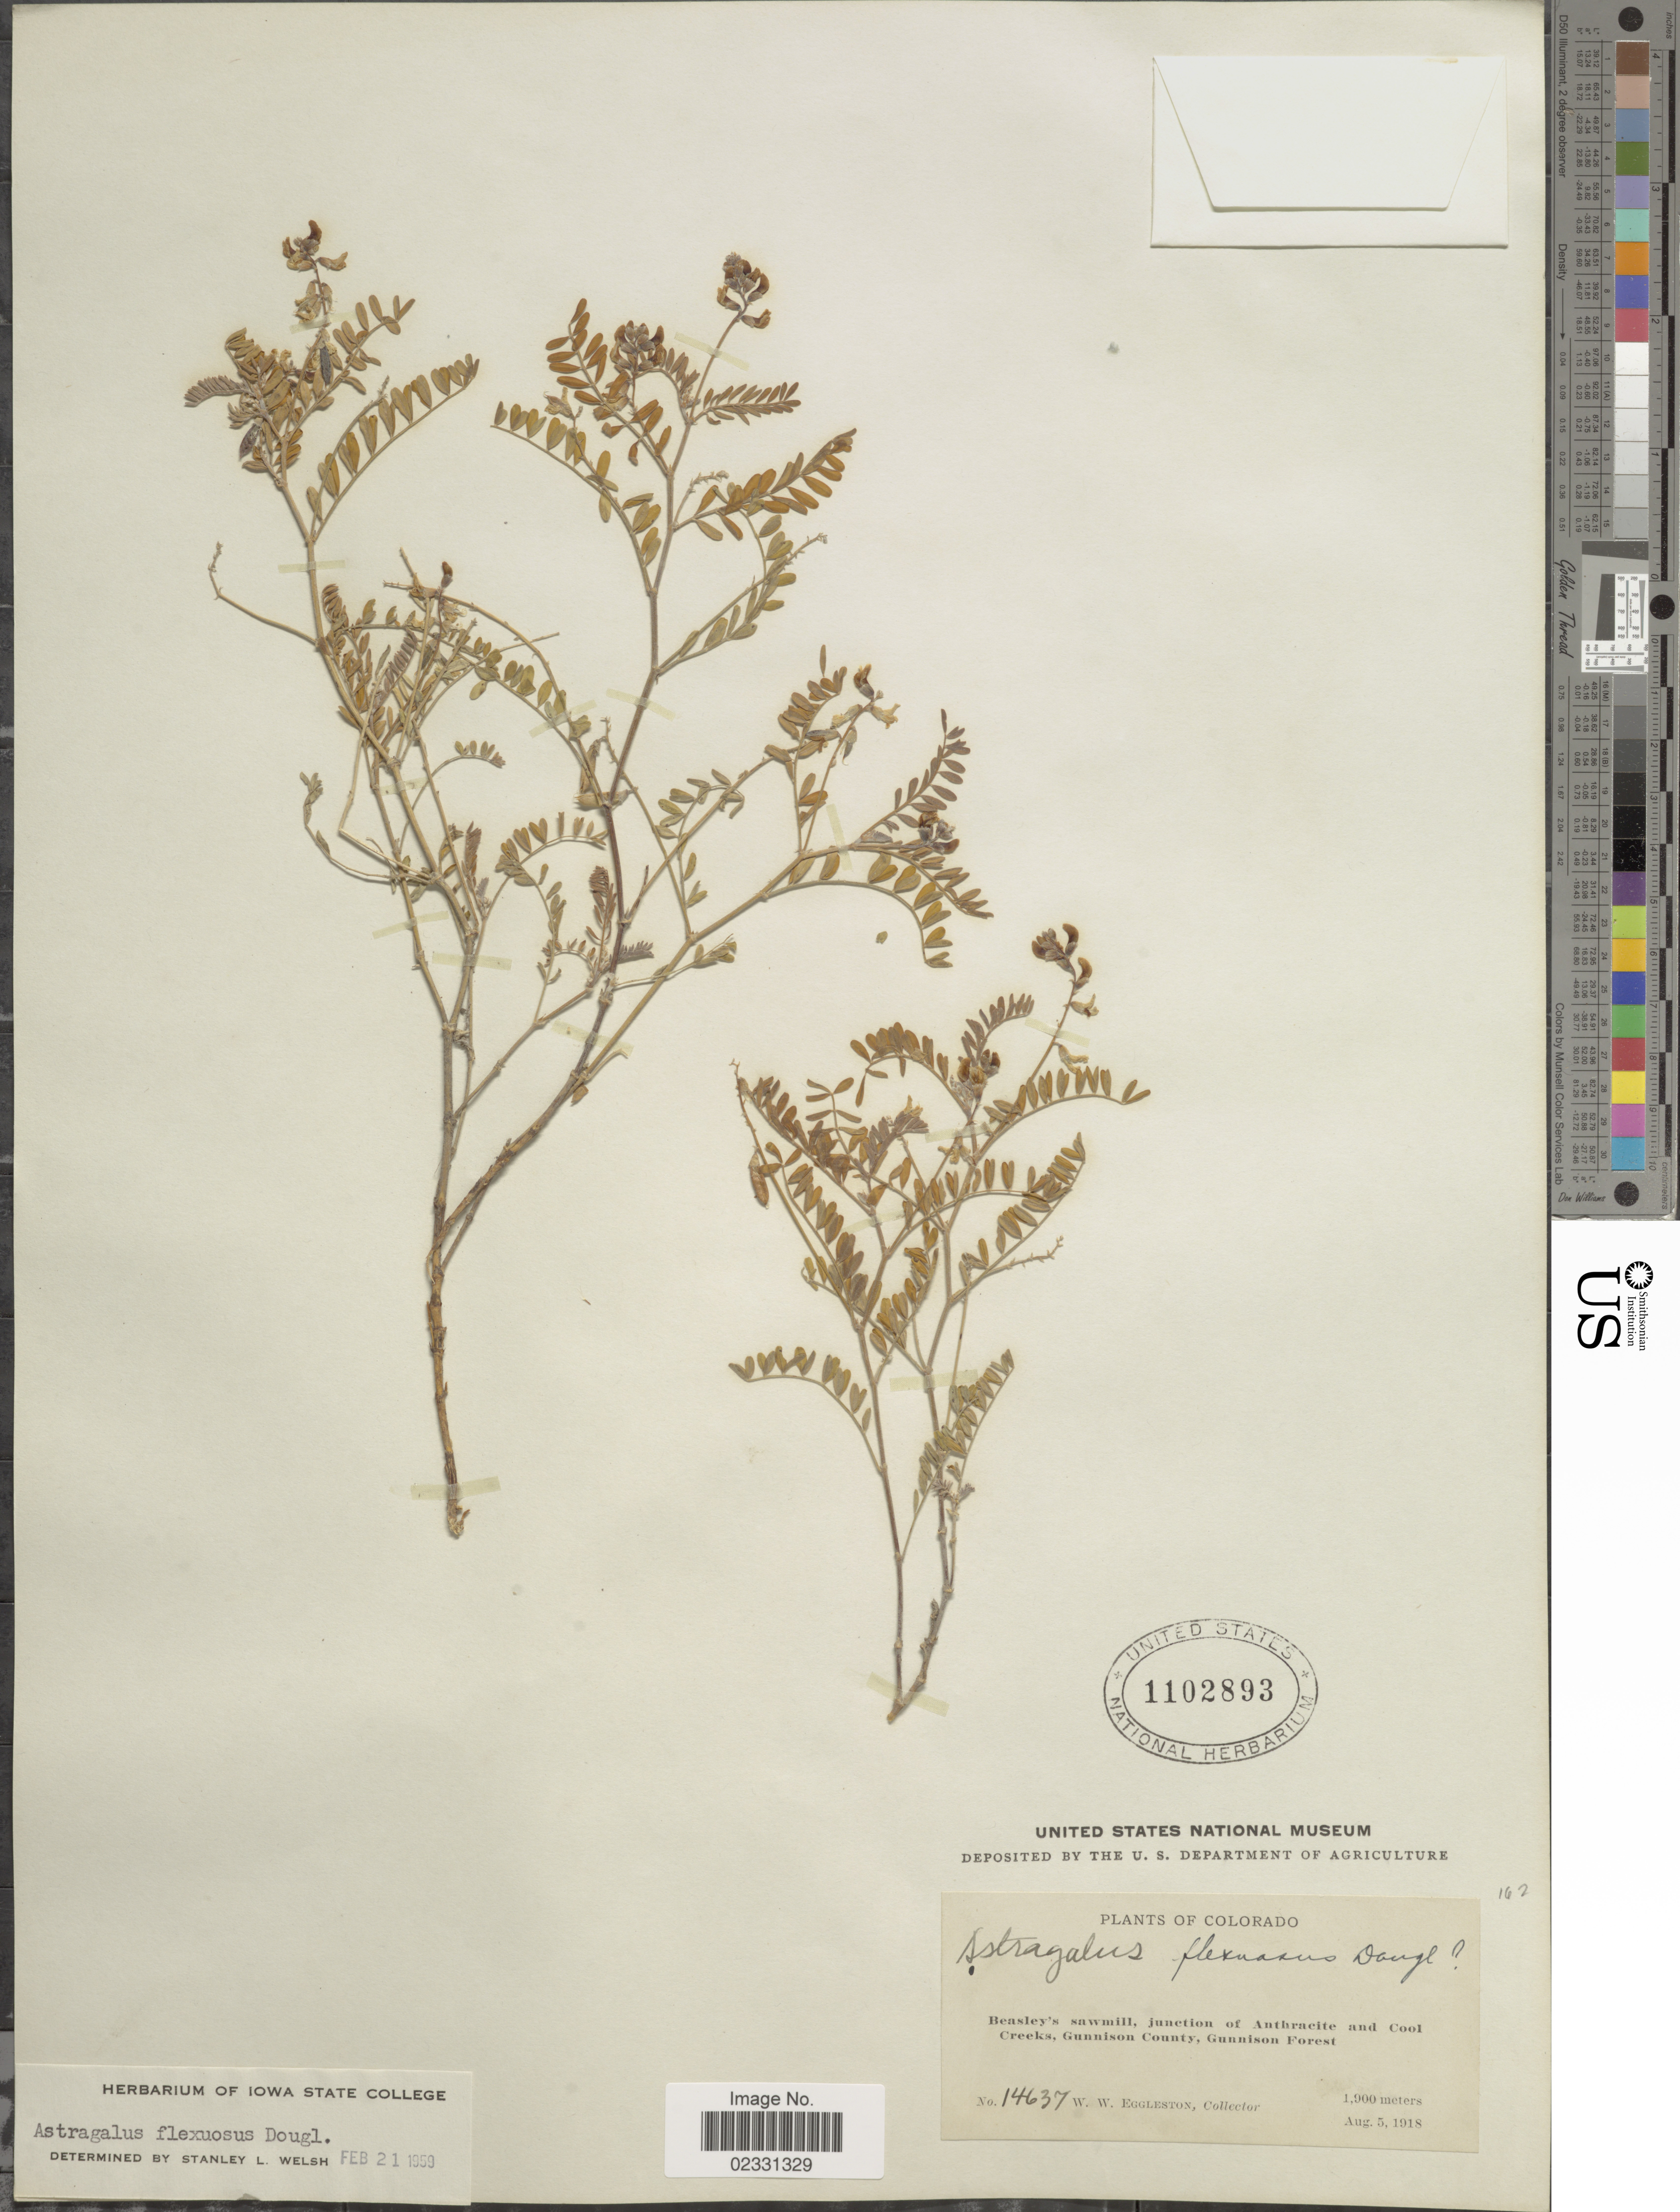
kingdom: Plantae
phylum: Tracheophyta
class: Magnoliopsida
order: Fabales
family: Fabaceae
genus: Astragalus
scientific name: Astragalus flexuosus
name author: (Hook.) Douglas ex G. Don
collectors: W. W. Eggleston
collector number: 14637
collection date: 1918-08-05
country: United States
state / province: Colorado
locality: Beasley's sawmill, junction of Authracite and Cool Creeks, Gunnison County, Gunnison Forest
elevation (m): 1900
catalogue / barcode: US 1102893